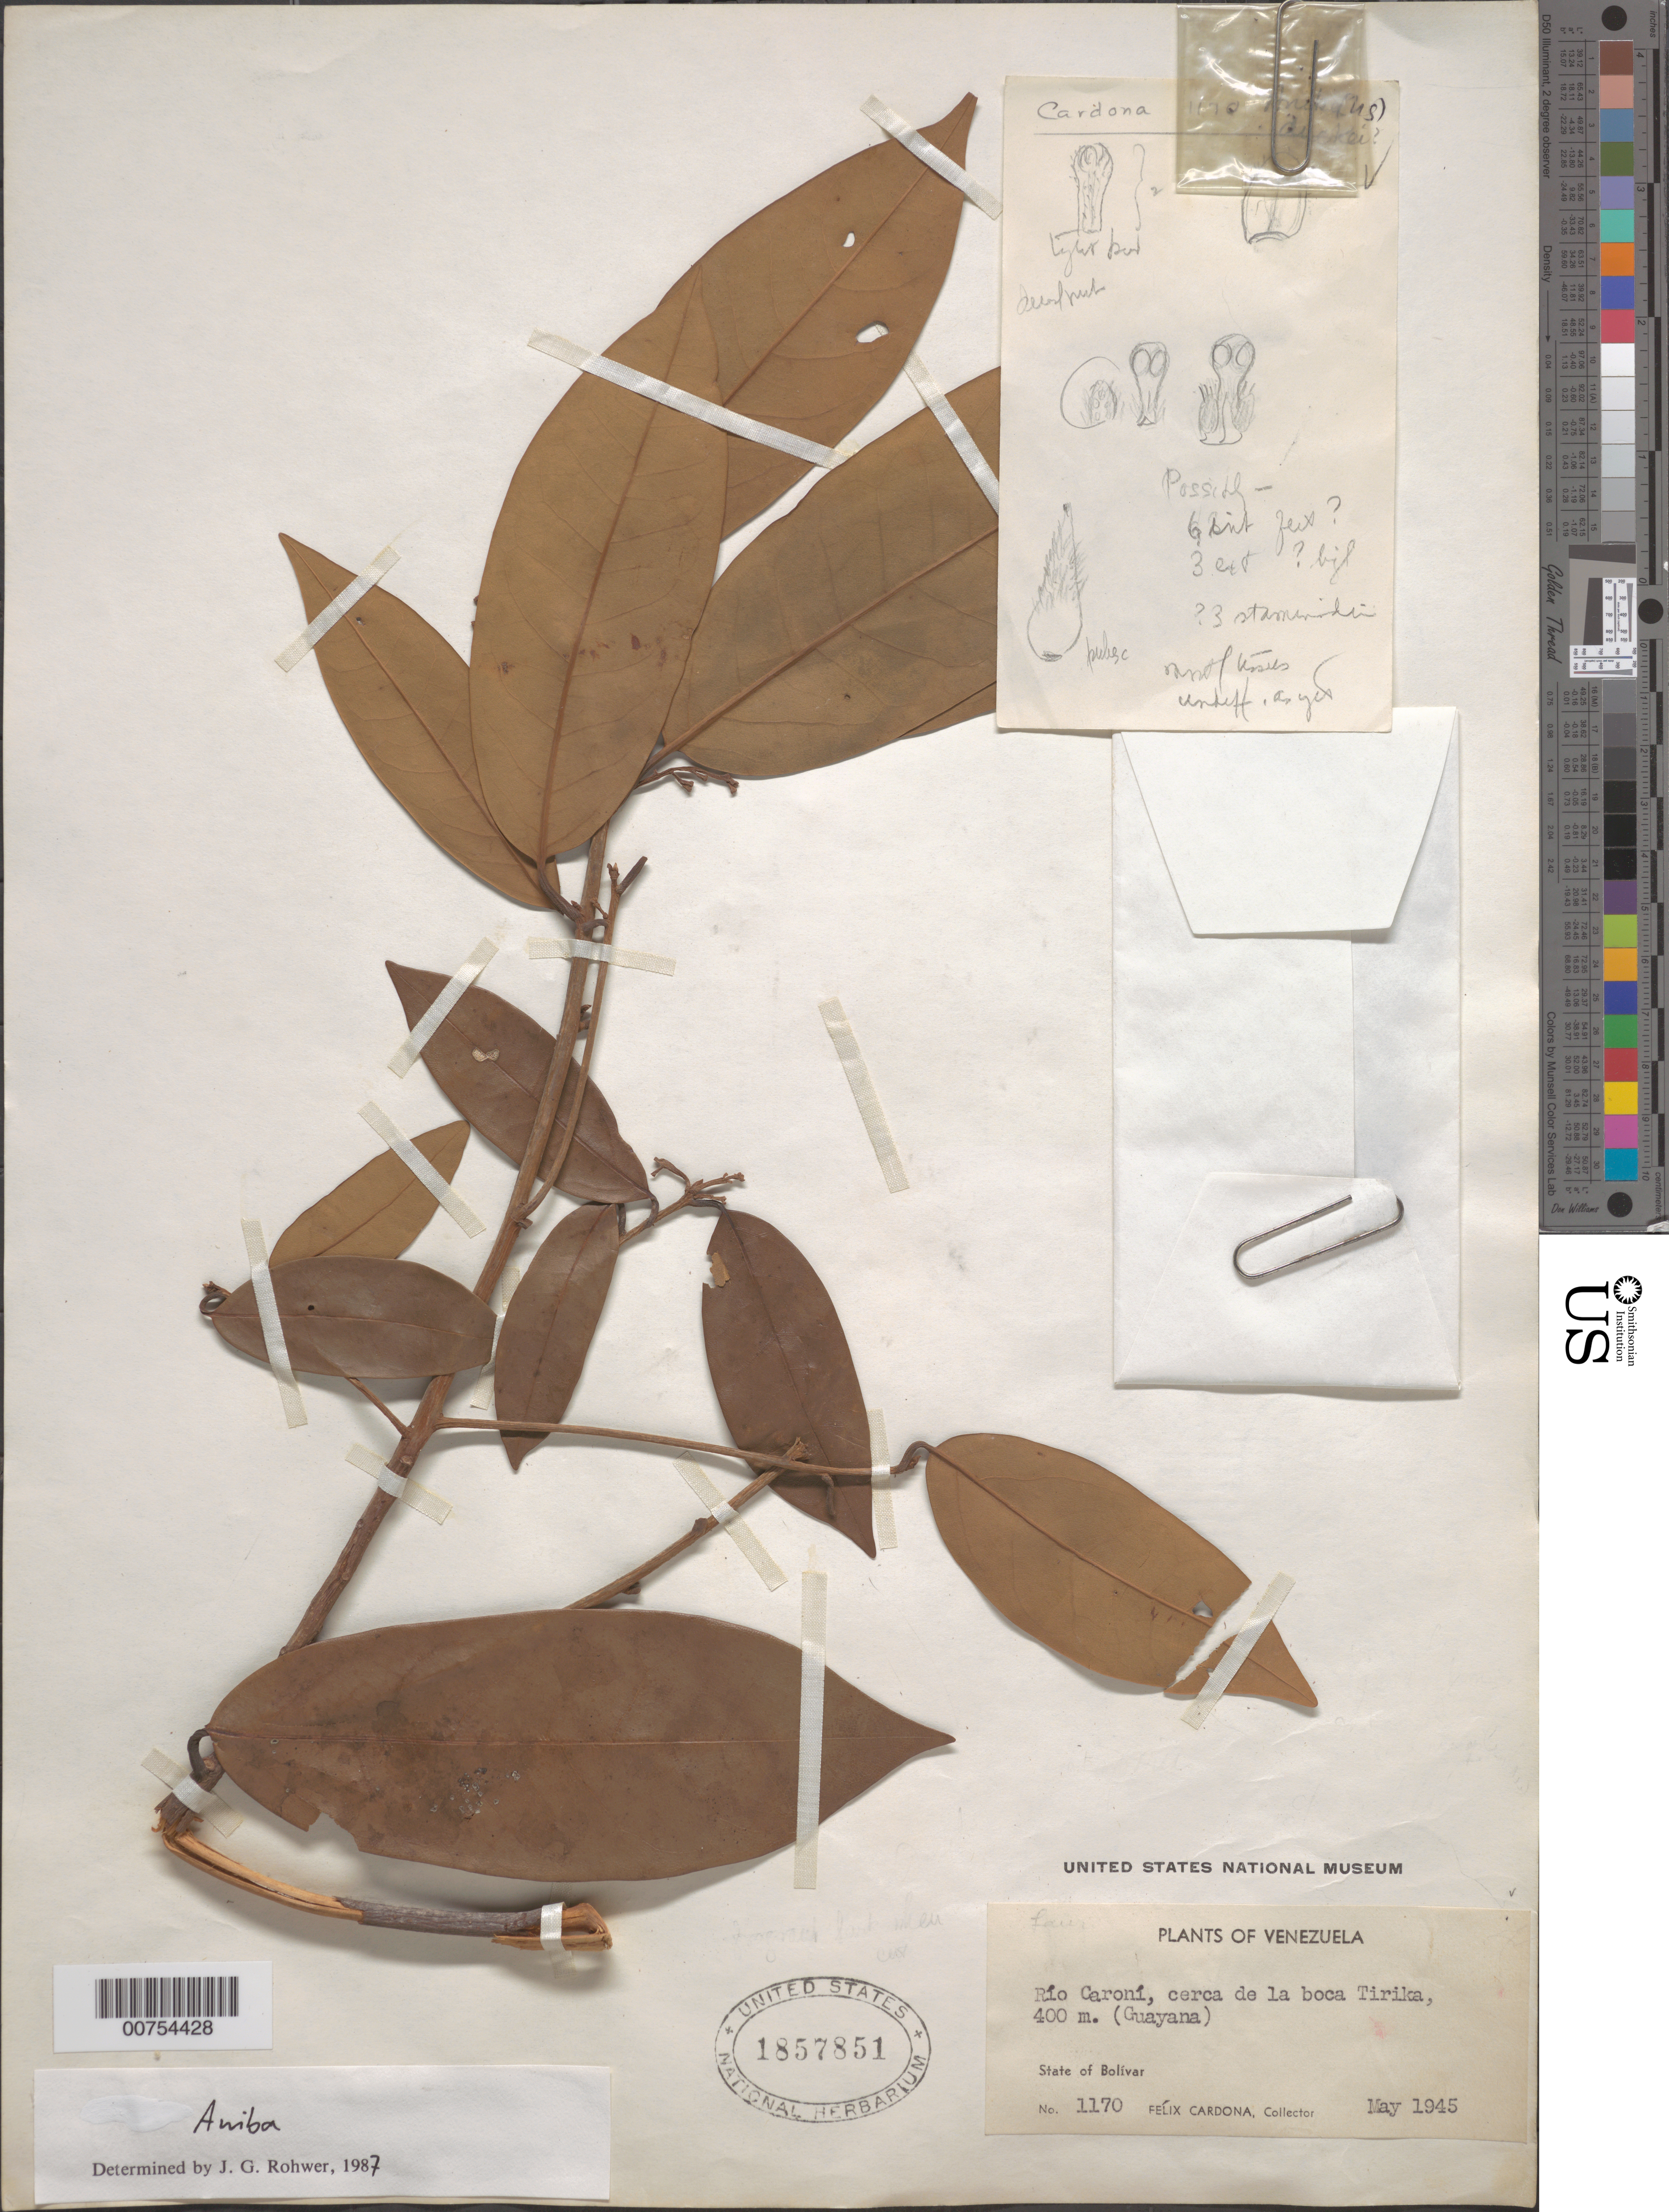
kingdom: Plantae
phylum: Tracheophyta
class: Magnoliopsida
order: Laurales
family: Lauraceae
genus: Aniba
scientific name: Aniba sp.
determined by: Rohwer, J. G.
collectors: F. Cardona Puig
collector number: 1170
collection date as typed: May-45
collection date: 1945-05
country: Venezuela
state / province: Bolívar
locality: Río Caroní, Tirika (Guayana)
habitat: Near mouth of river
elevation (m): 400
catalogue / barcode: US 1857851